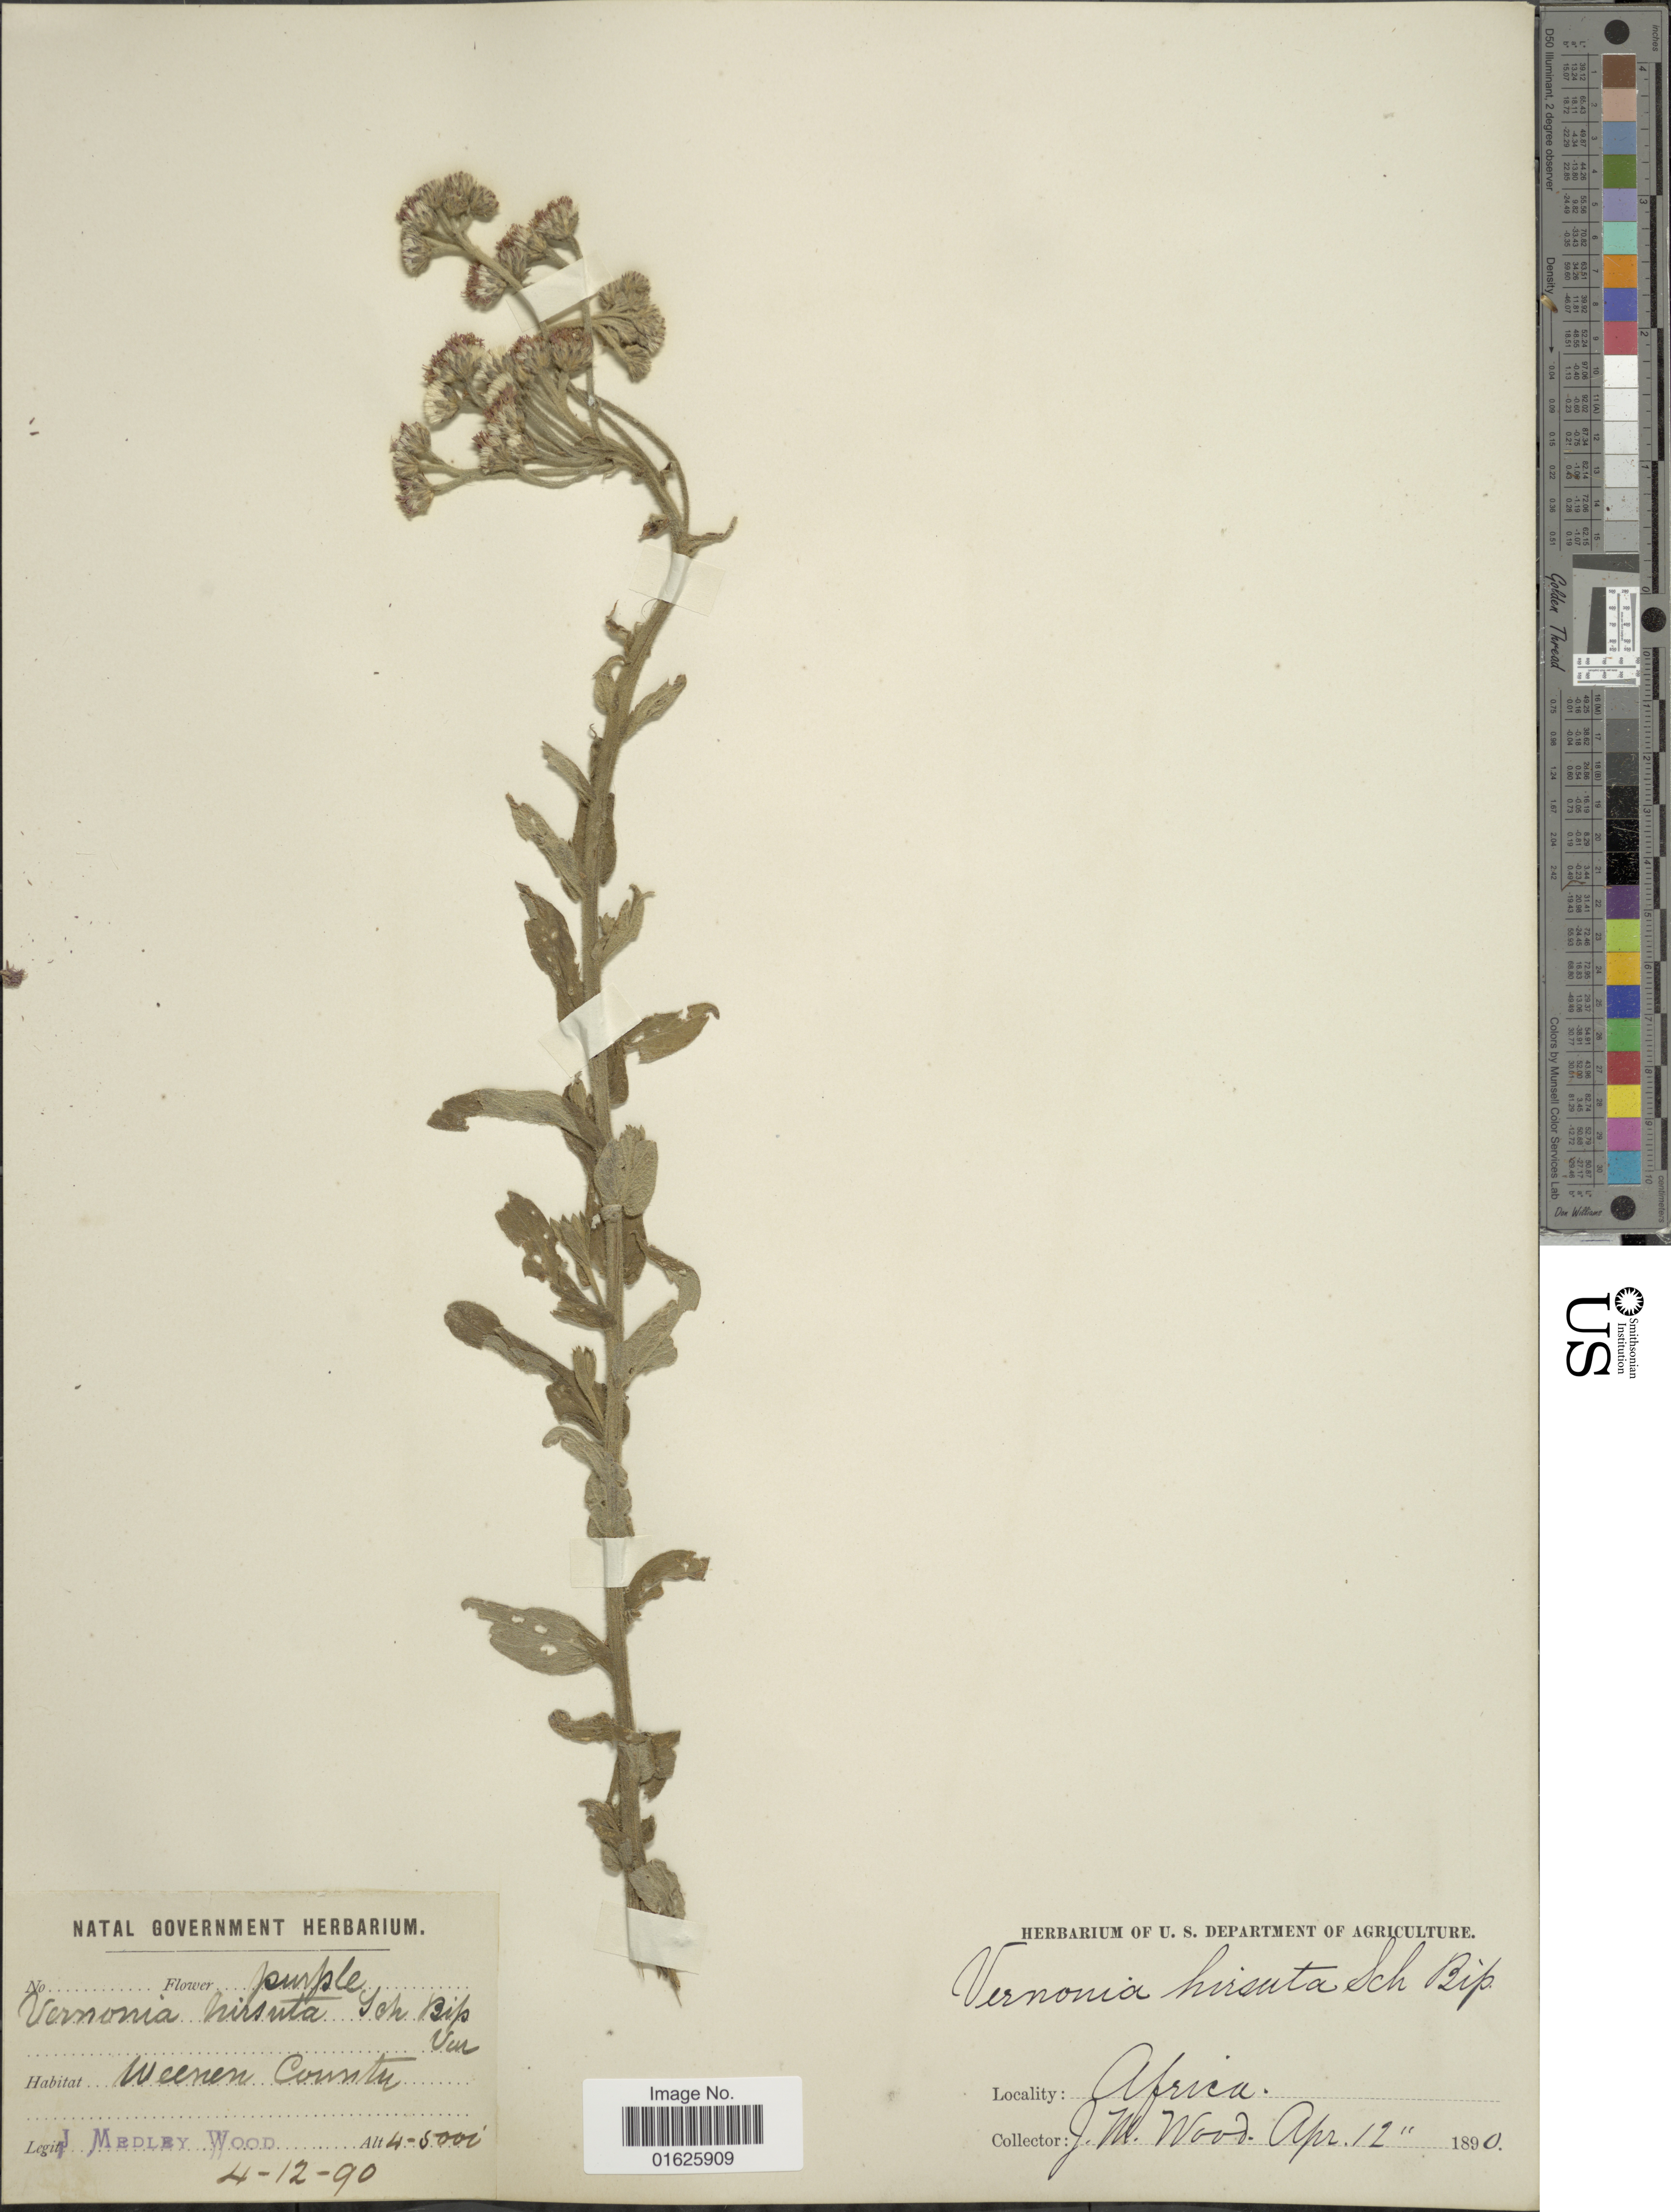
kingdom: Plantae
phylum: Tracheophyta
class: Magnoliopsida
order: Asterales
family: Asteraceae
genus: Hilliardiella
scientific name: Hilliardiella hirsuta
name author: (DC.) H. Rob.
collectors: J. M. Wood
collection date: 1890-04-12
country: South Africa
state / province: Mpumalanga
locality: Weenen County, Africa